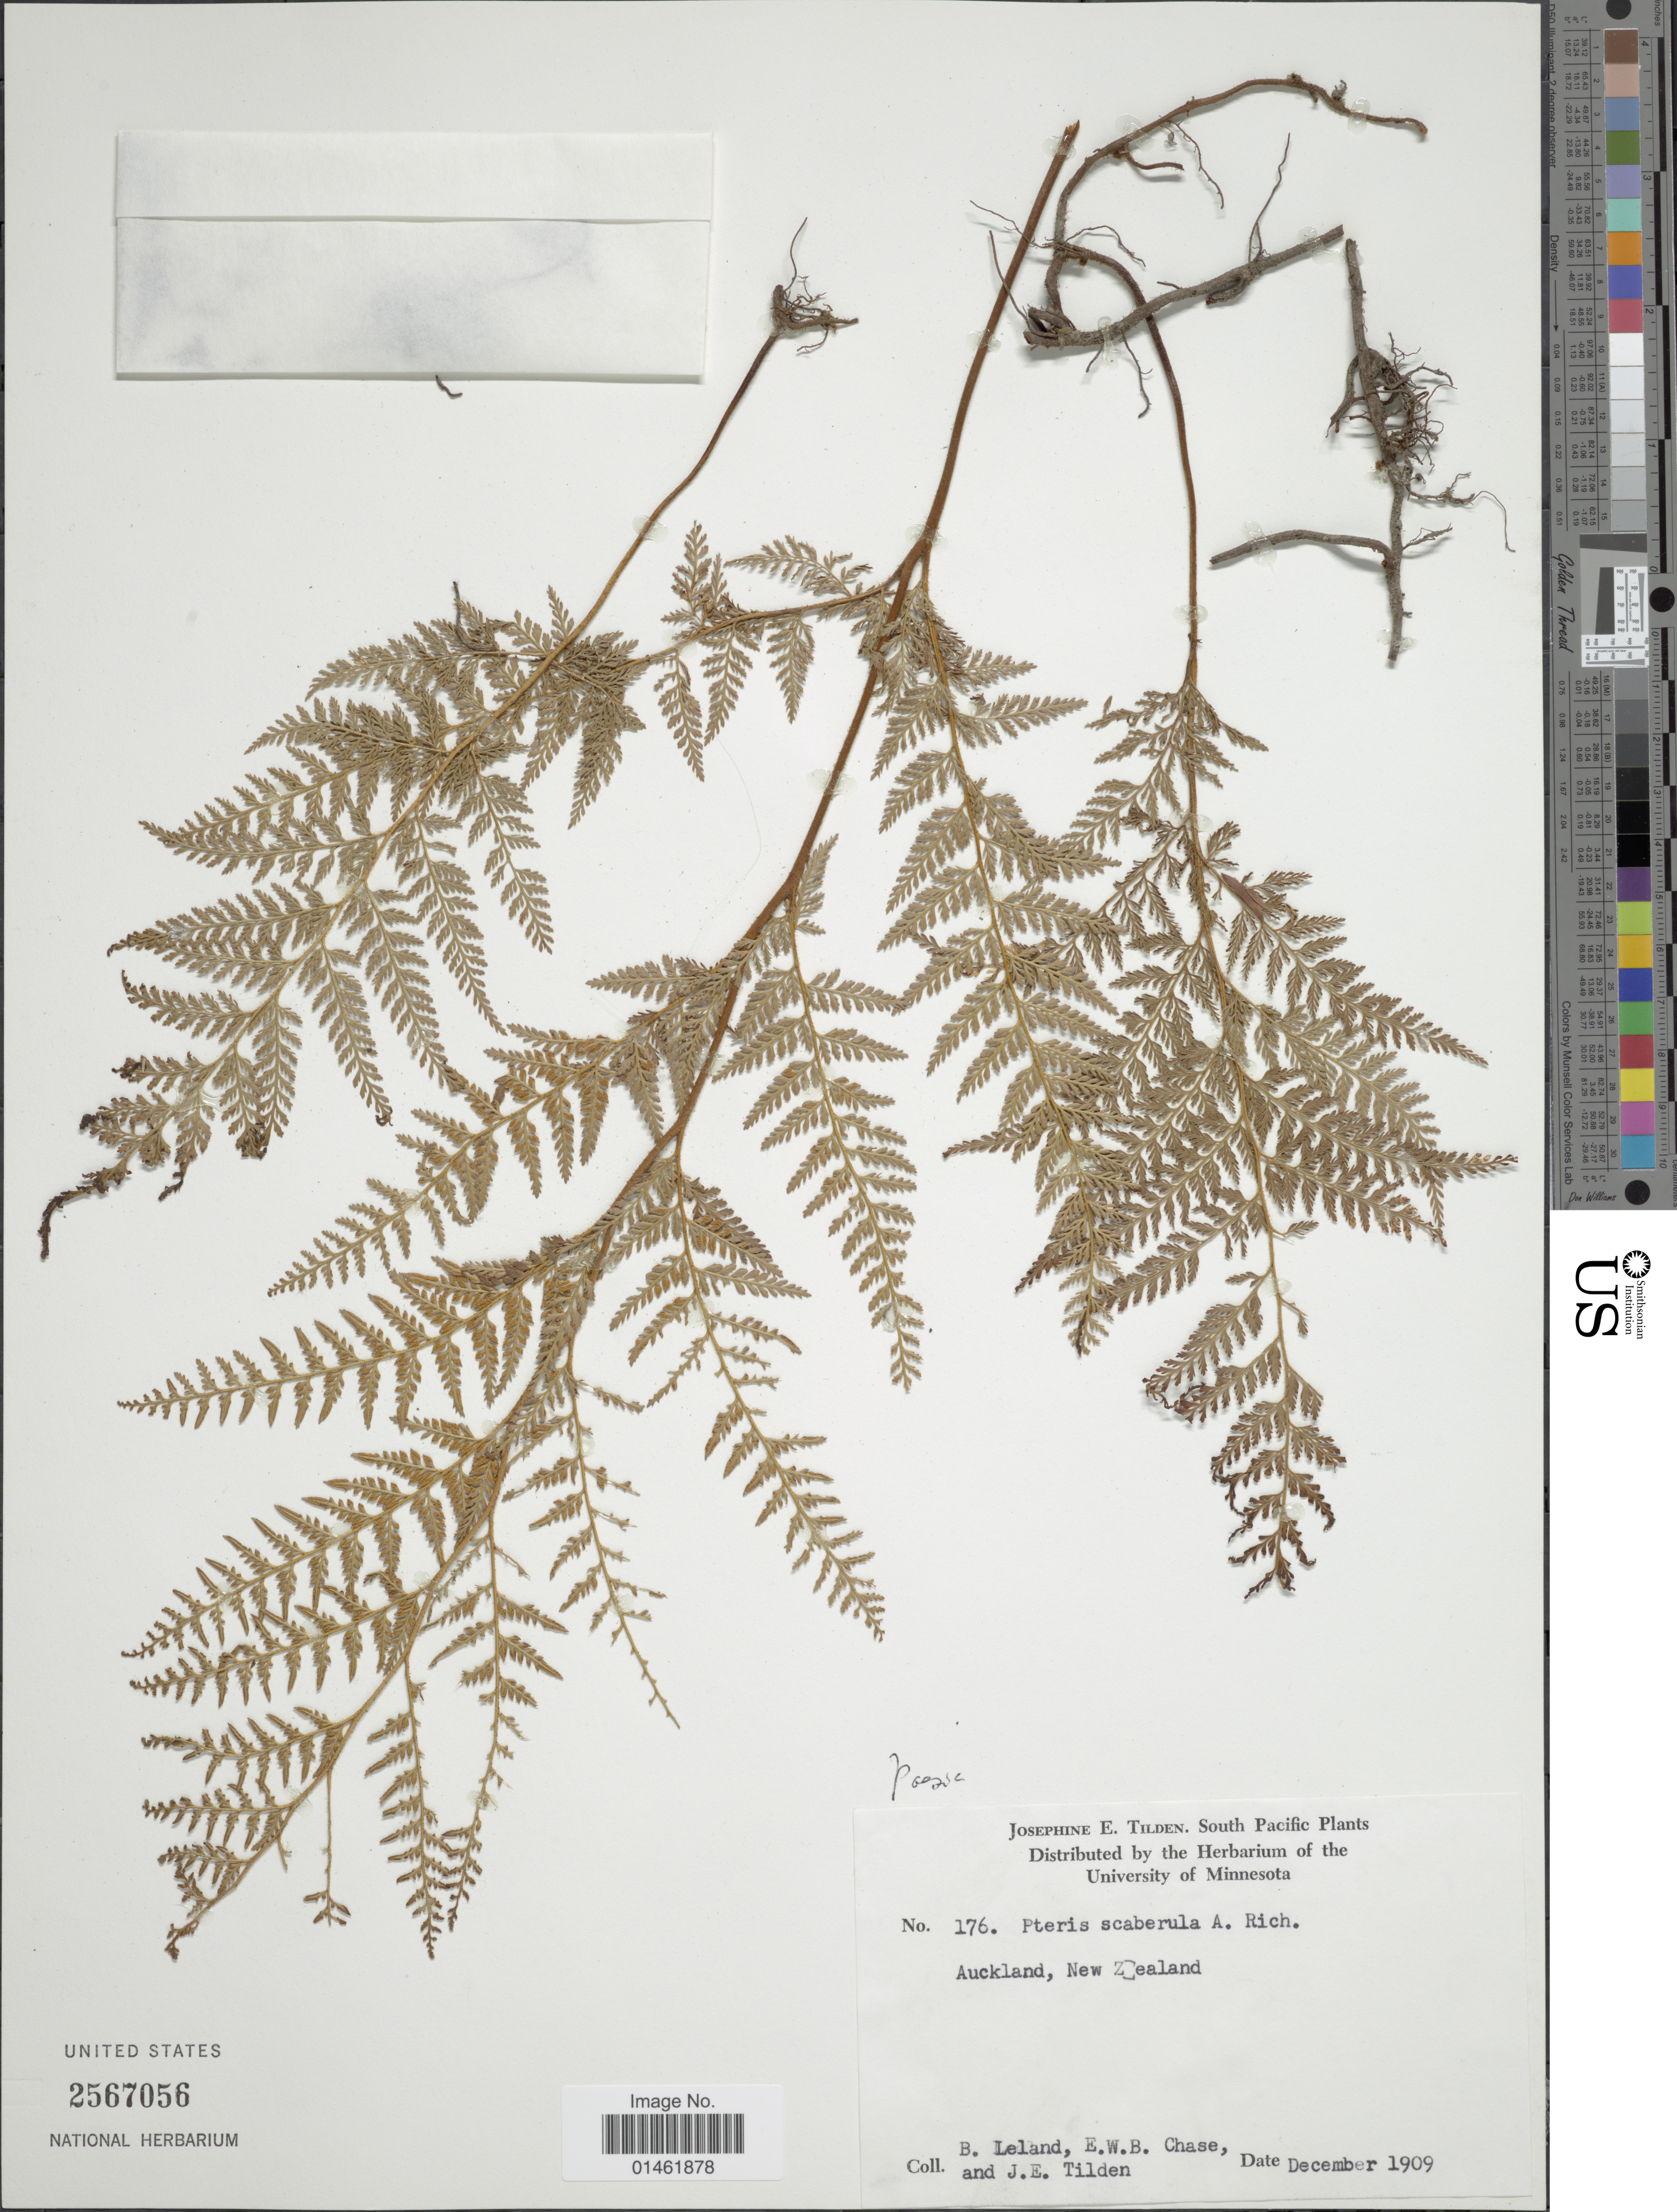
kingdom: Plantae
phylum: Tracheophyta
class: Polypodiopsida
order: Polypodiales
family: Dennstaedtiaceae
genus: Paesia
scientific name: Paesia scaberula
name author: Kuhn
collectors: B. Leland, E. W. Chase & J. E. Tilden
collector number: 176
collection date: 1909-12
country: New Zealand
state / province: Auckland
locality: Auckland, New Zealand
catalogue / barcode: US 2567056